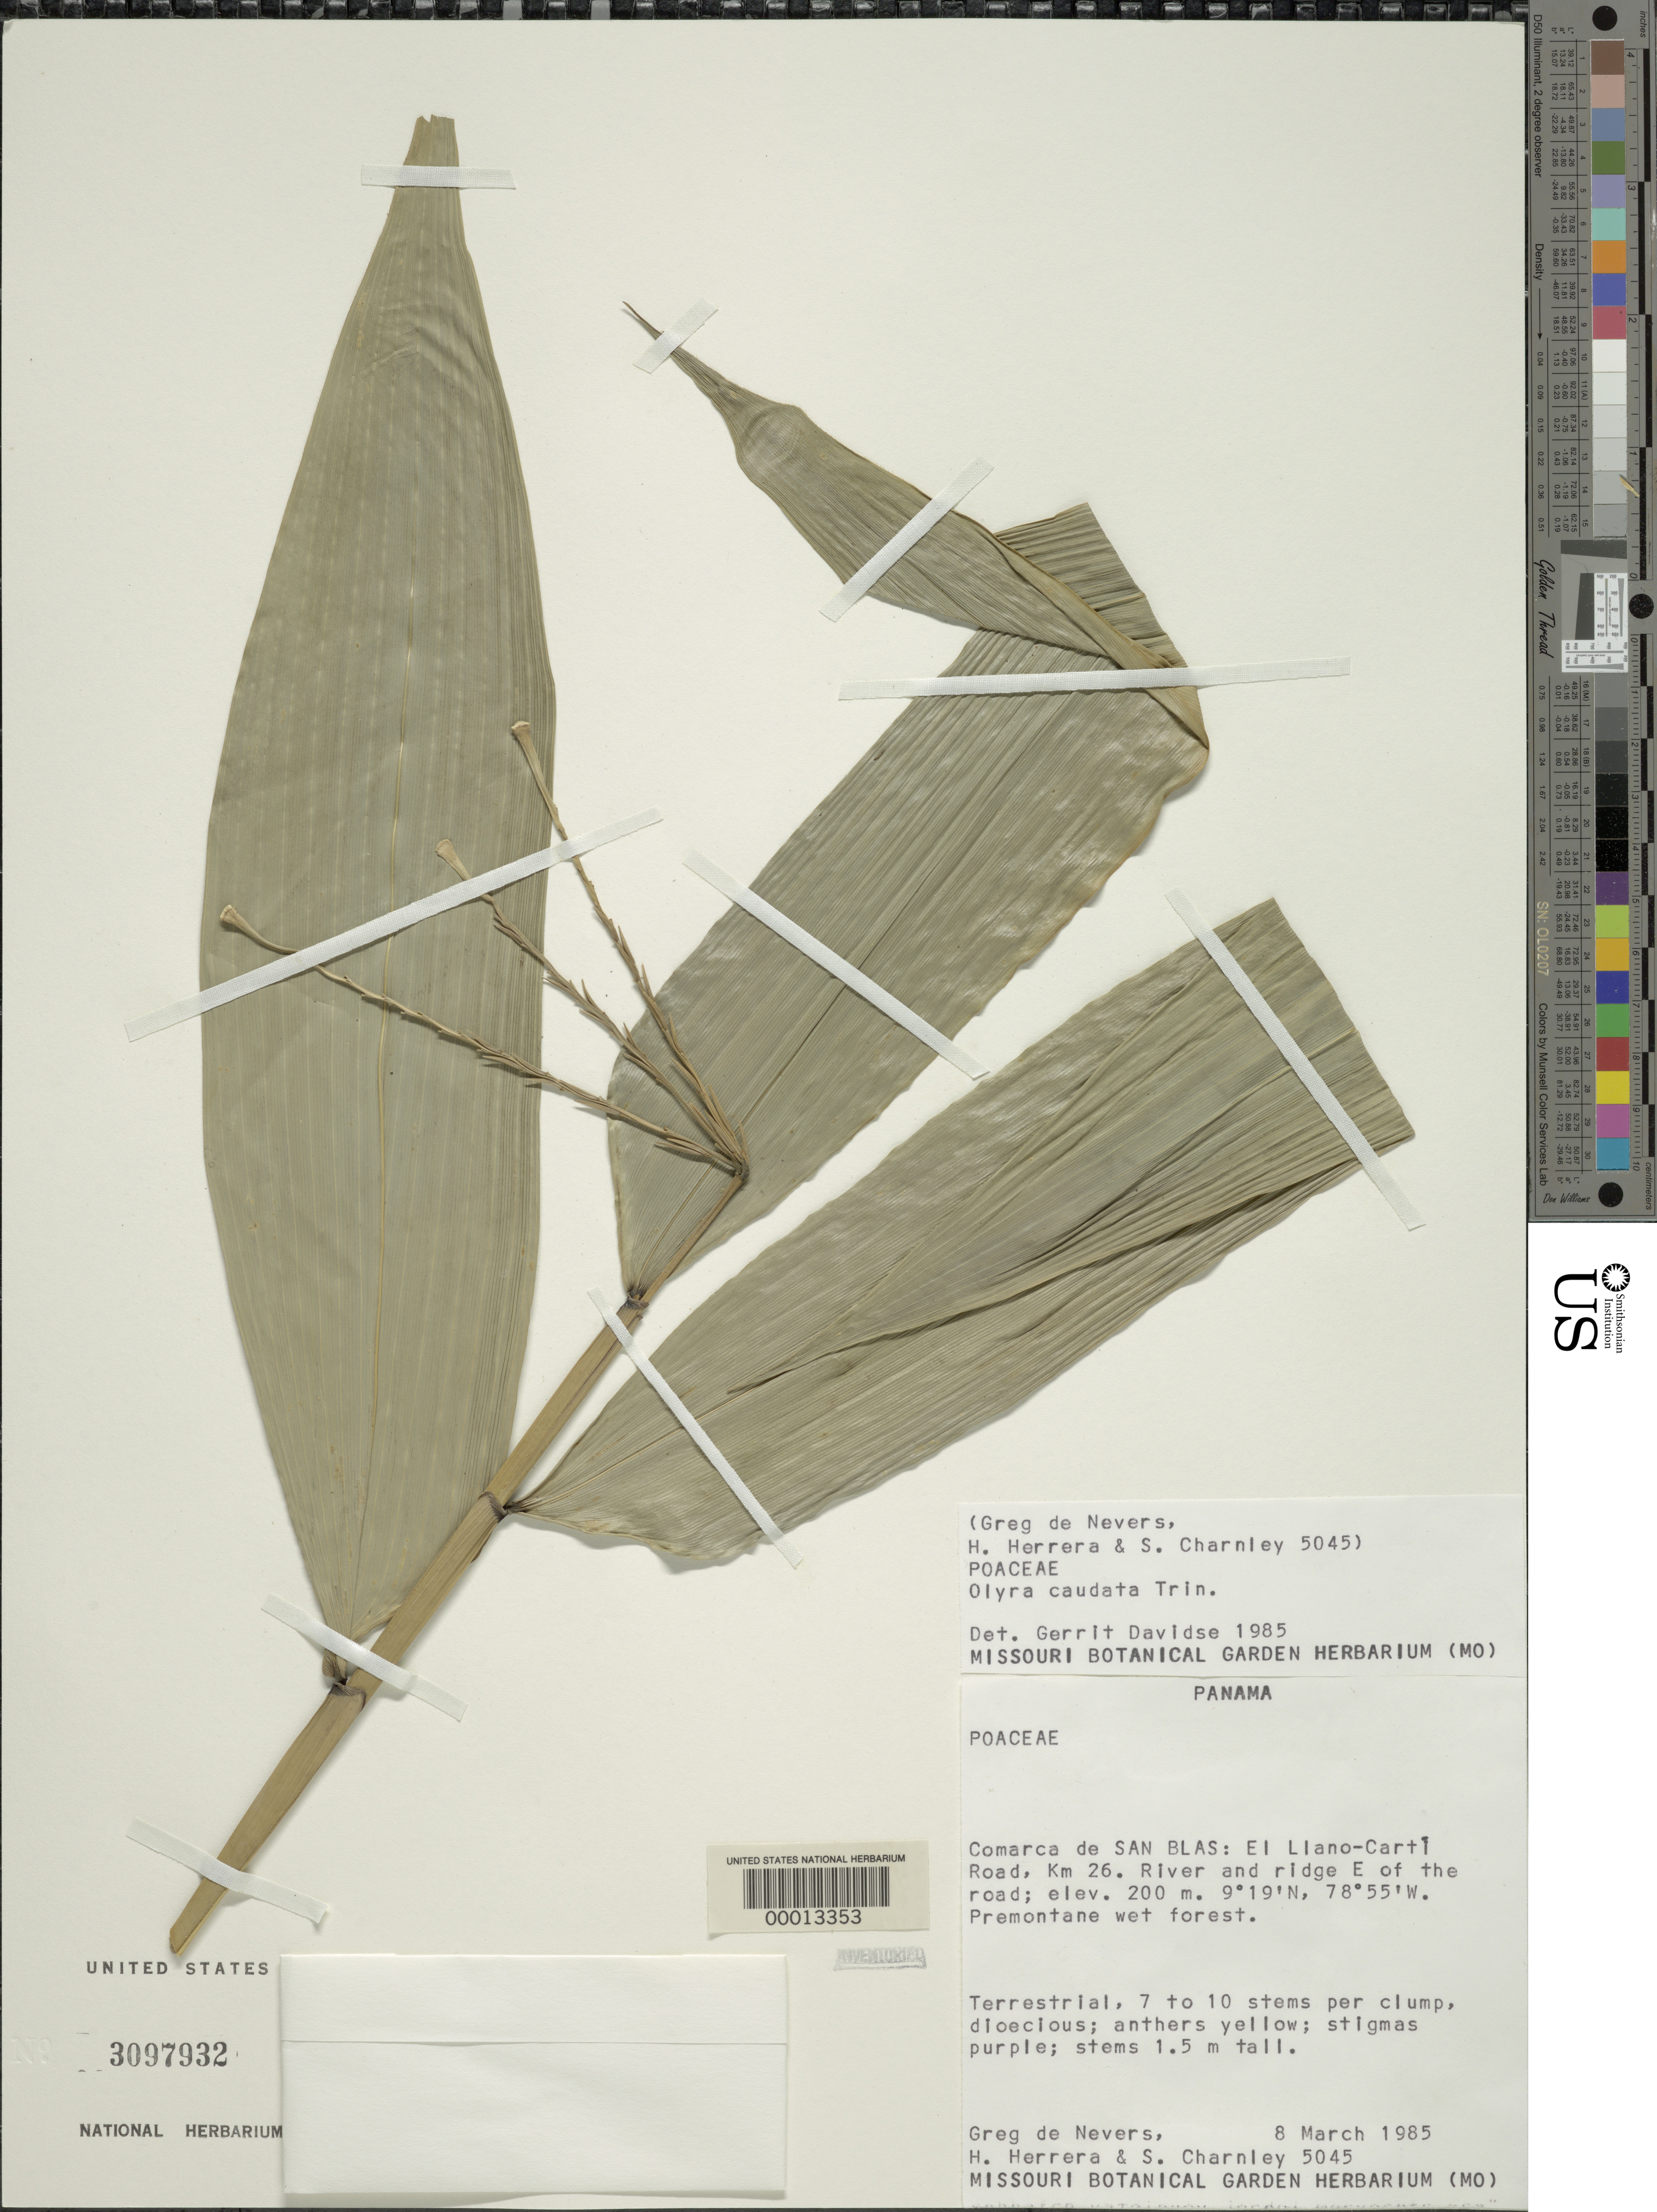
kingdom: Plantae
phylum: Tracheophyta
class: Liliopsida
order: Poales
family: Poaceae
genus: Olyra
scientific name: Olyra caudata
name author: Trin.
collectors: G. C. de Nevers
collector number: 5045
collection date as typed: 08 Mar 1985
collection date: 1985-03-08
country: Panama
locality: Comarca de San Blas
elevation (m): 200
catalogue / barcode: US 3097932